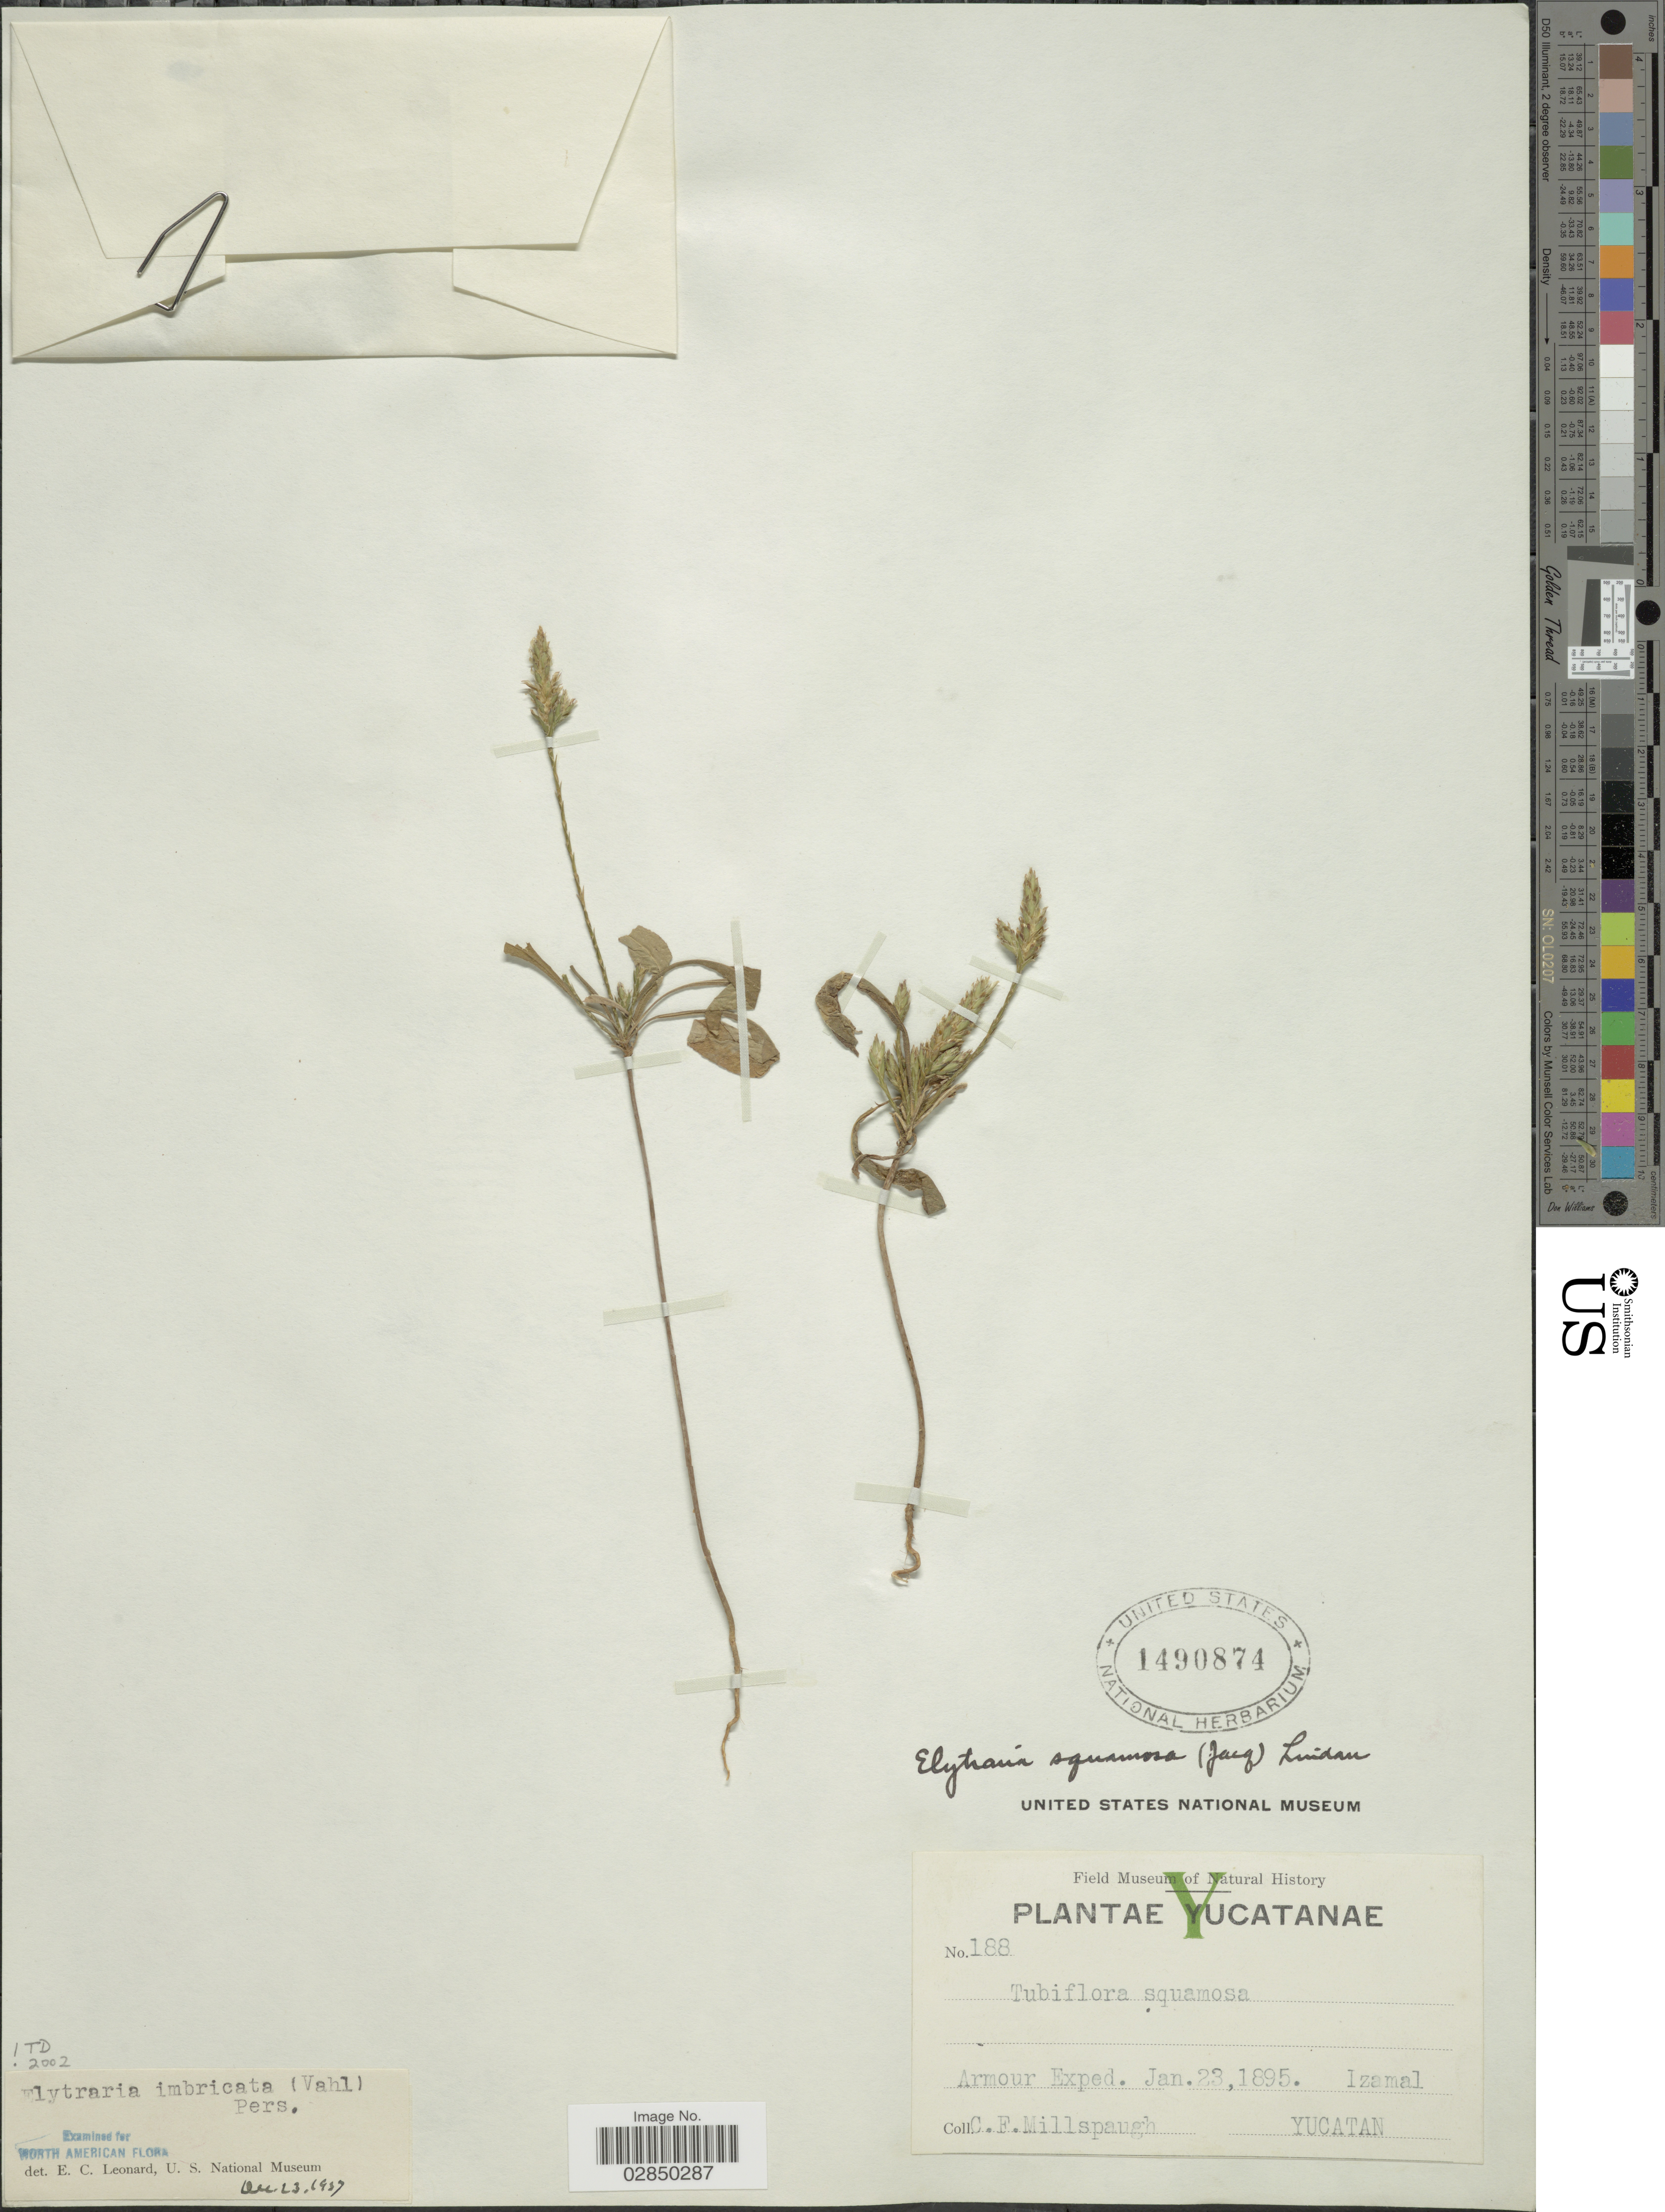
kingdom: Plantae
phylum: Tracheophyta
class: Magnoliopsida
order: Lamiales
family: Acanthaceae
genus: Elytraria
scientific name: Elytraria imbricata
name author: (Vahl) Pers.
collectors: C. F. Millspaugh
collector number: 188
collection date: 1895-01-23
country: Mexico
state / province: Yucatán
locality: Izamal.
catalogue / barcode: US 1490874